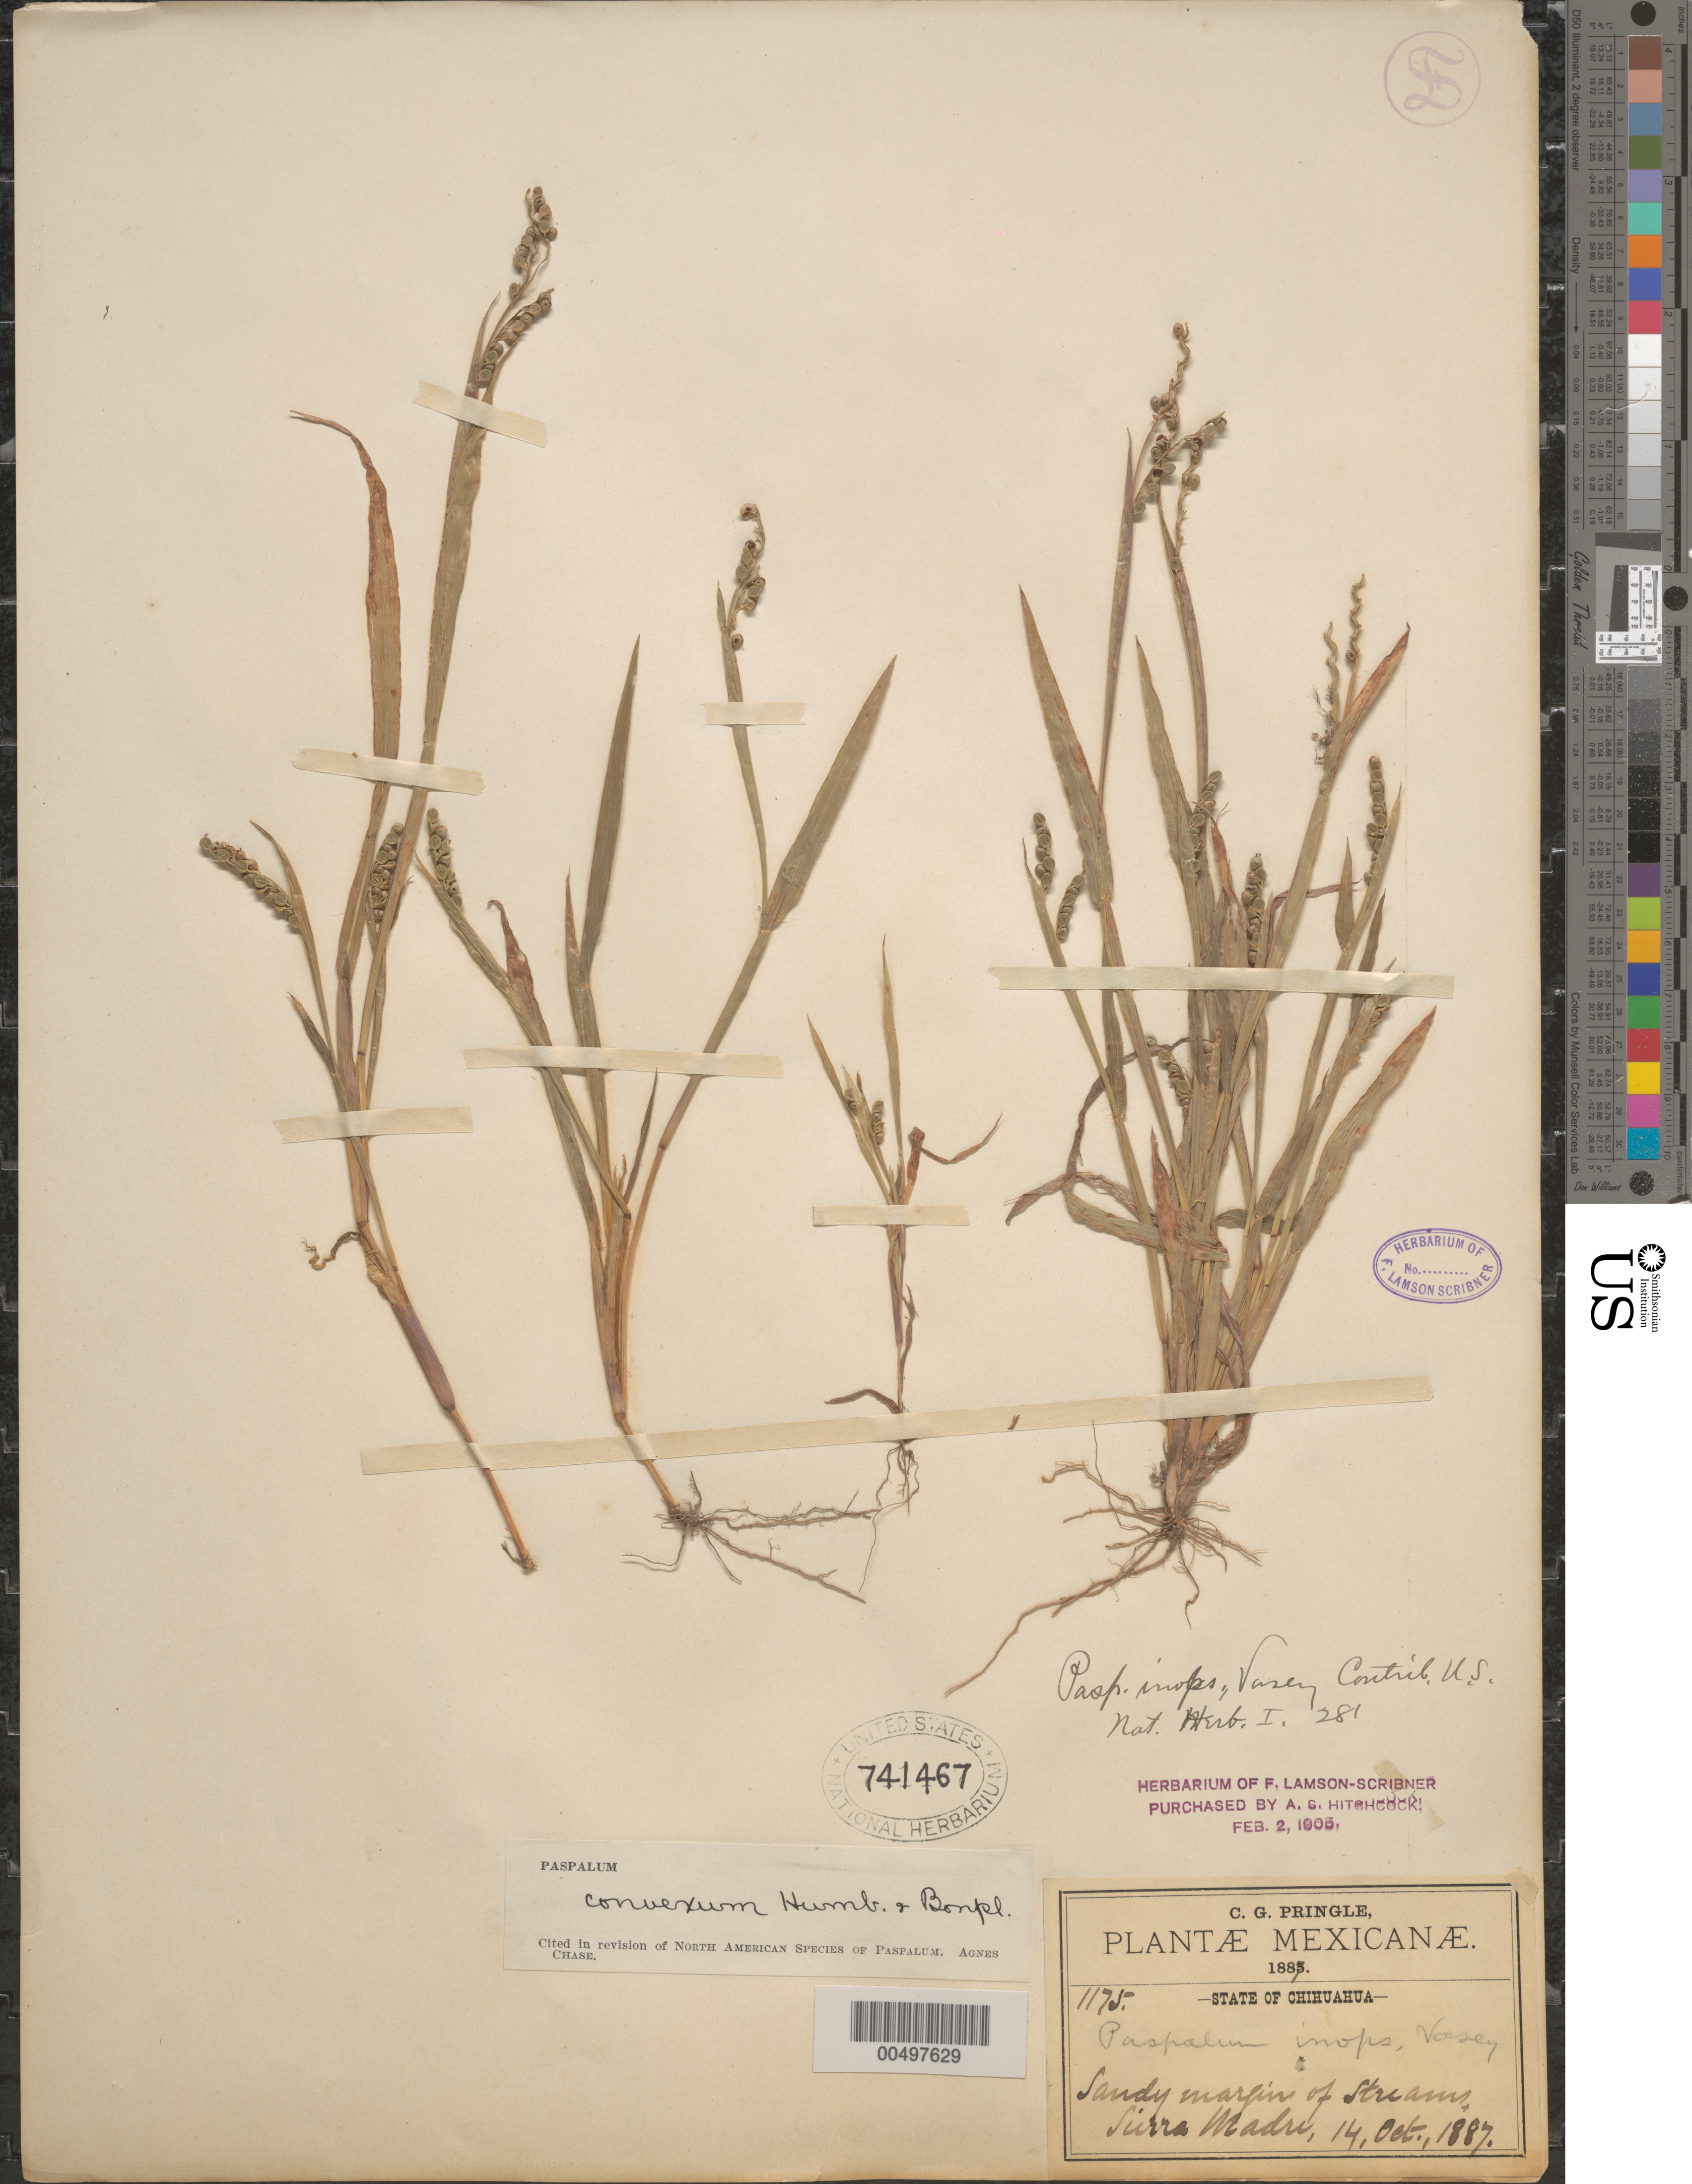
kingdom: Plantae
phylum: Tracheophyta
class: Liliopsida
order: Poales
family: Poaceae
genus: Paspalum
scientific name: Paspalum convexum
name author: Humb. & Bonpl. ex Flüggé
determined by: Chase, [M.] Agnes, (US)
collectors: C. G. Pringle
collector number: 1175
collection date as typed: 14 Oct 1887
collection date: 1887-10-14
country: Mexico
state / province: Chihuahua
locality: Sierra Madre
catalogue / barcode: US 741467